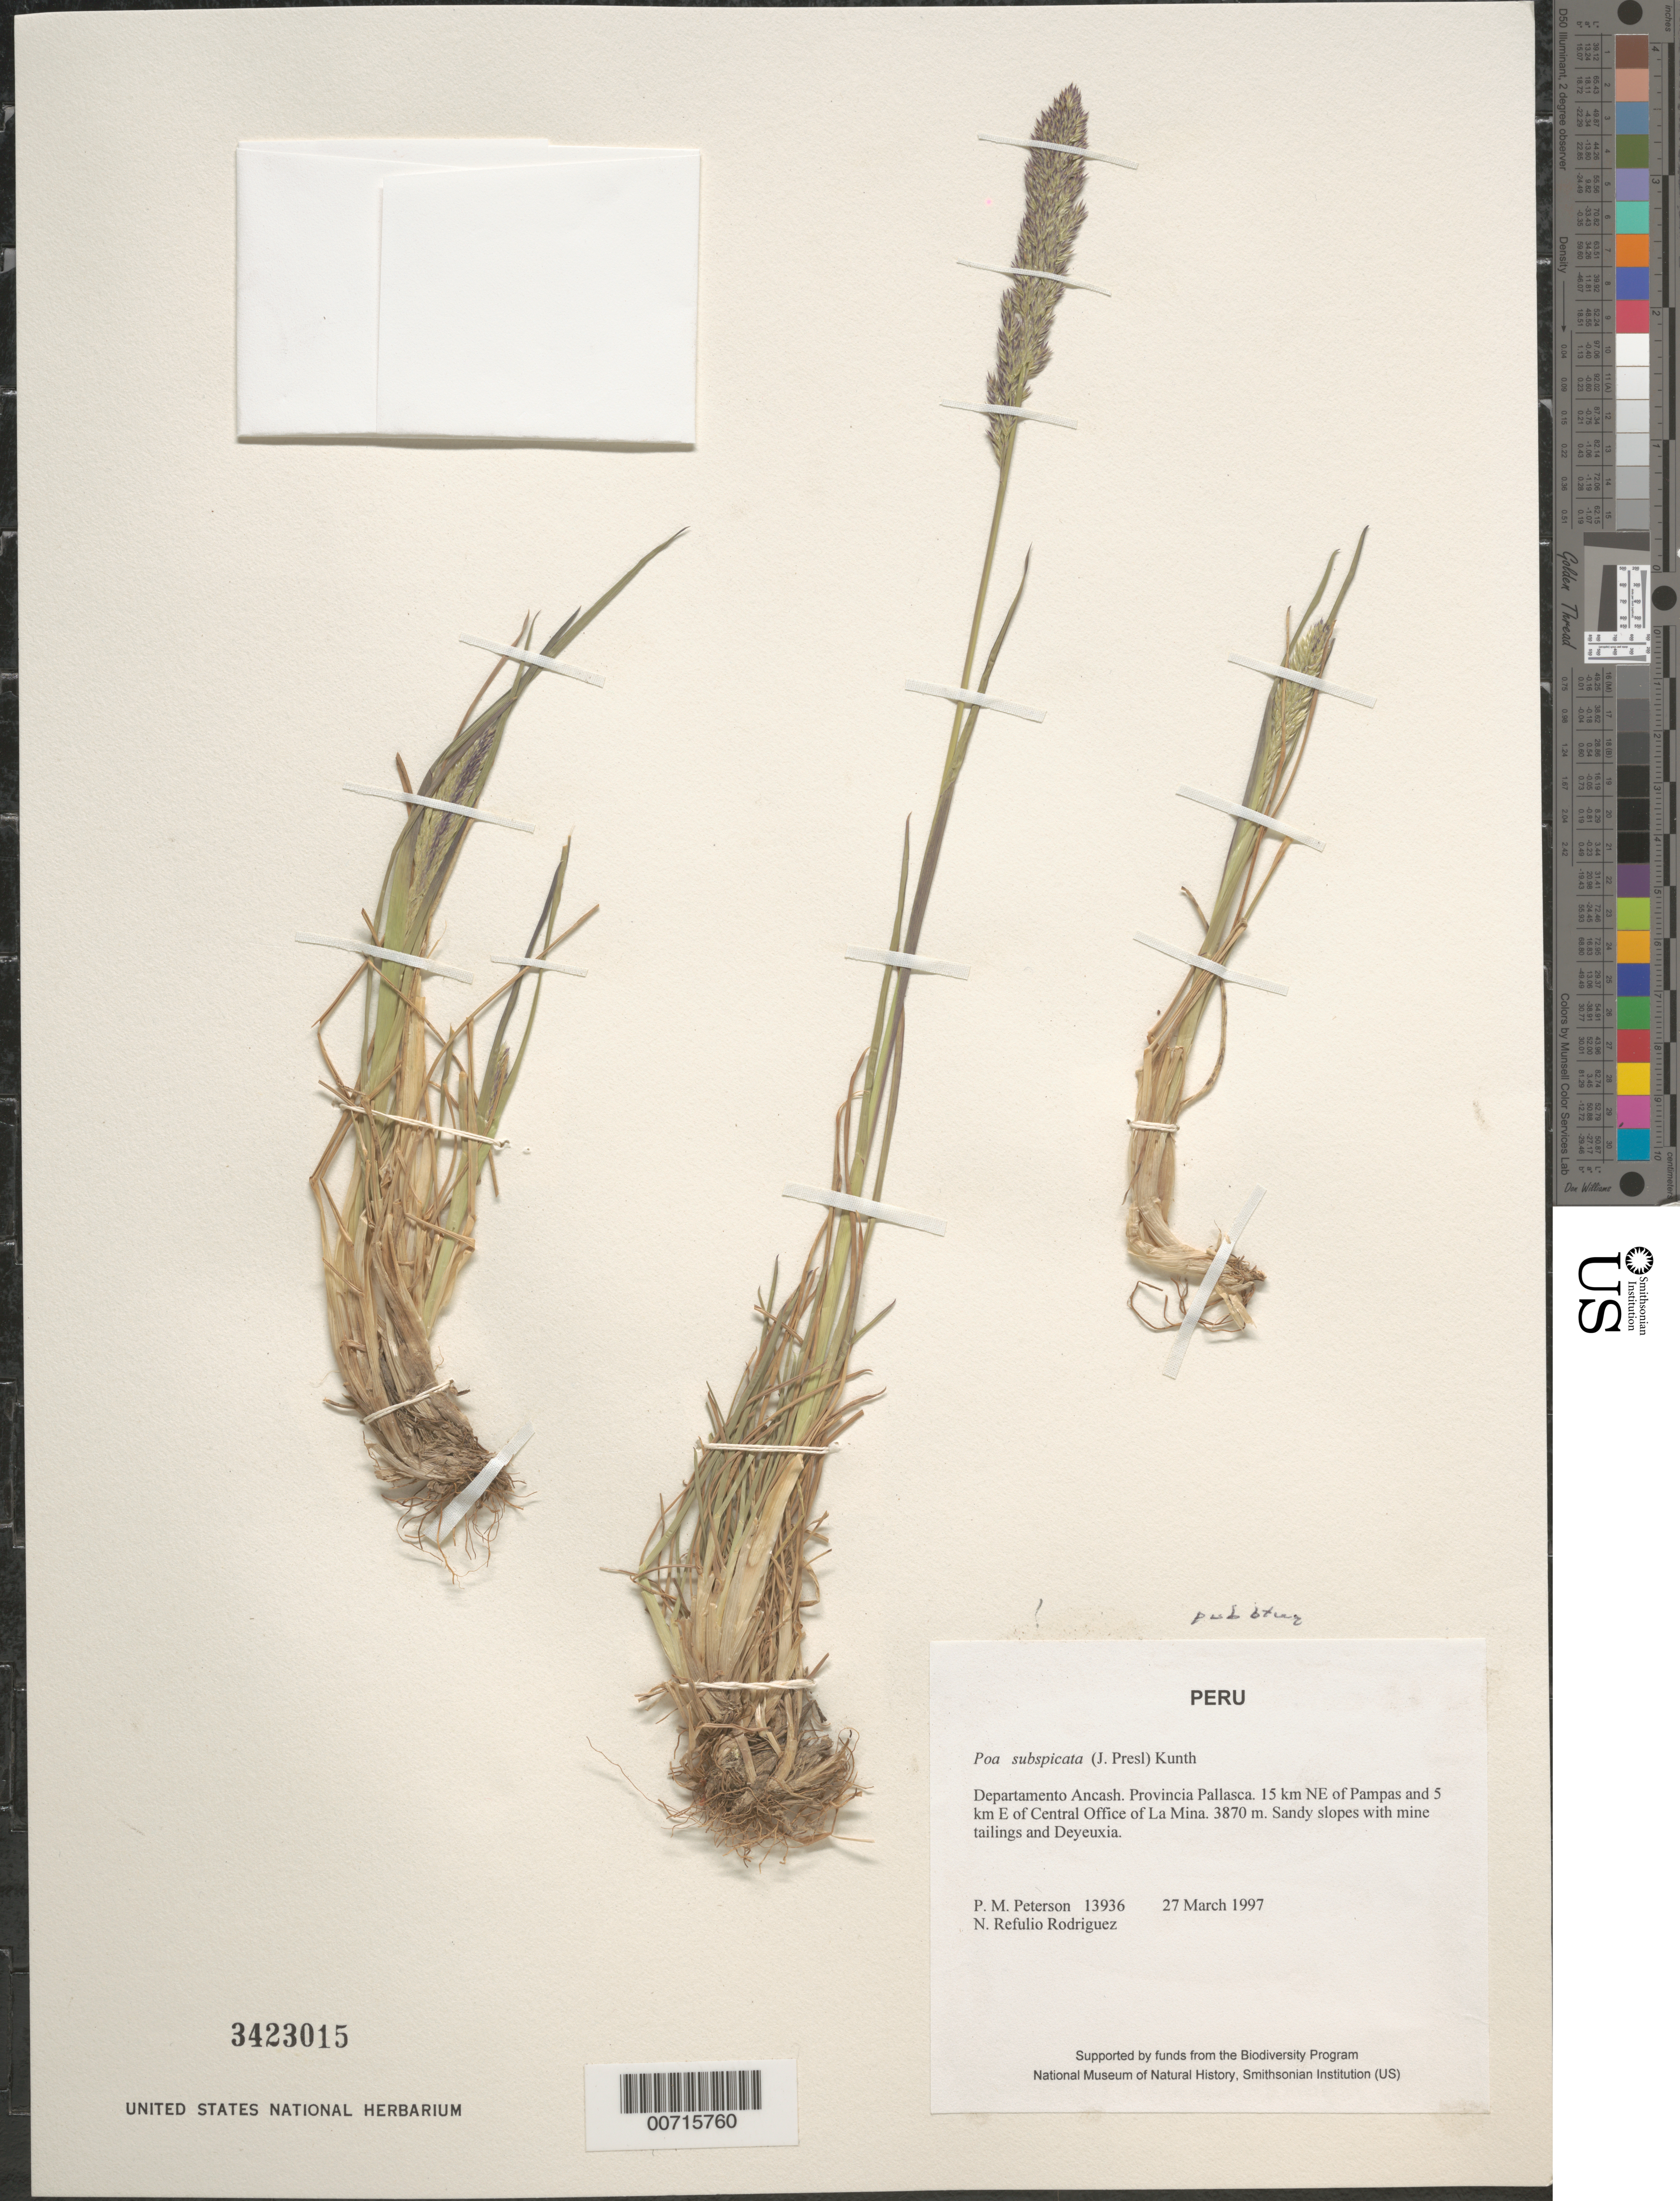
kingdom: Plantae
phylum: Tracheophyta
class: Liliopsida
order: Poales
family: Poaceae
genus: Poa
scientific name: Poa subspicata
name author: (J. Presl) Kunth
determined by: Soreng, Robert J., Research Associate (BOT), Smithsonian Institution - National Museum of Natural History (UNITED STATES)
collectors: P. M. Peterson & N. Refulio-Rodríguez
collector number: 13936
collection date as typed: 27 Mar 1997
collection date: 1997-03-27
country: Peru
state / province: Ancash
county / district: Pallasca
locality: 15 km NE of Pampas and 5 km E of Central Office of La Mina.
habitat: Sandy slopes with mine tailings and Deyeuxia.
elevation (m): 3870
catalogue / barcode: US 3423015